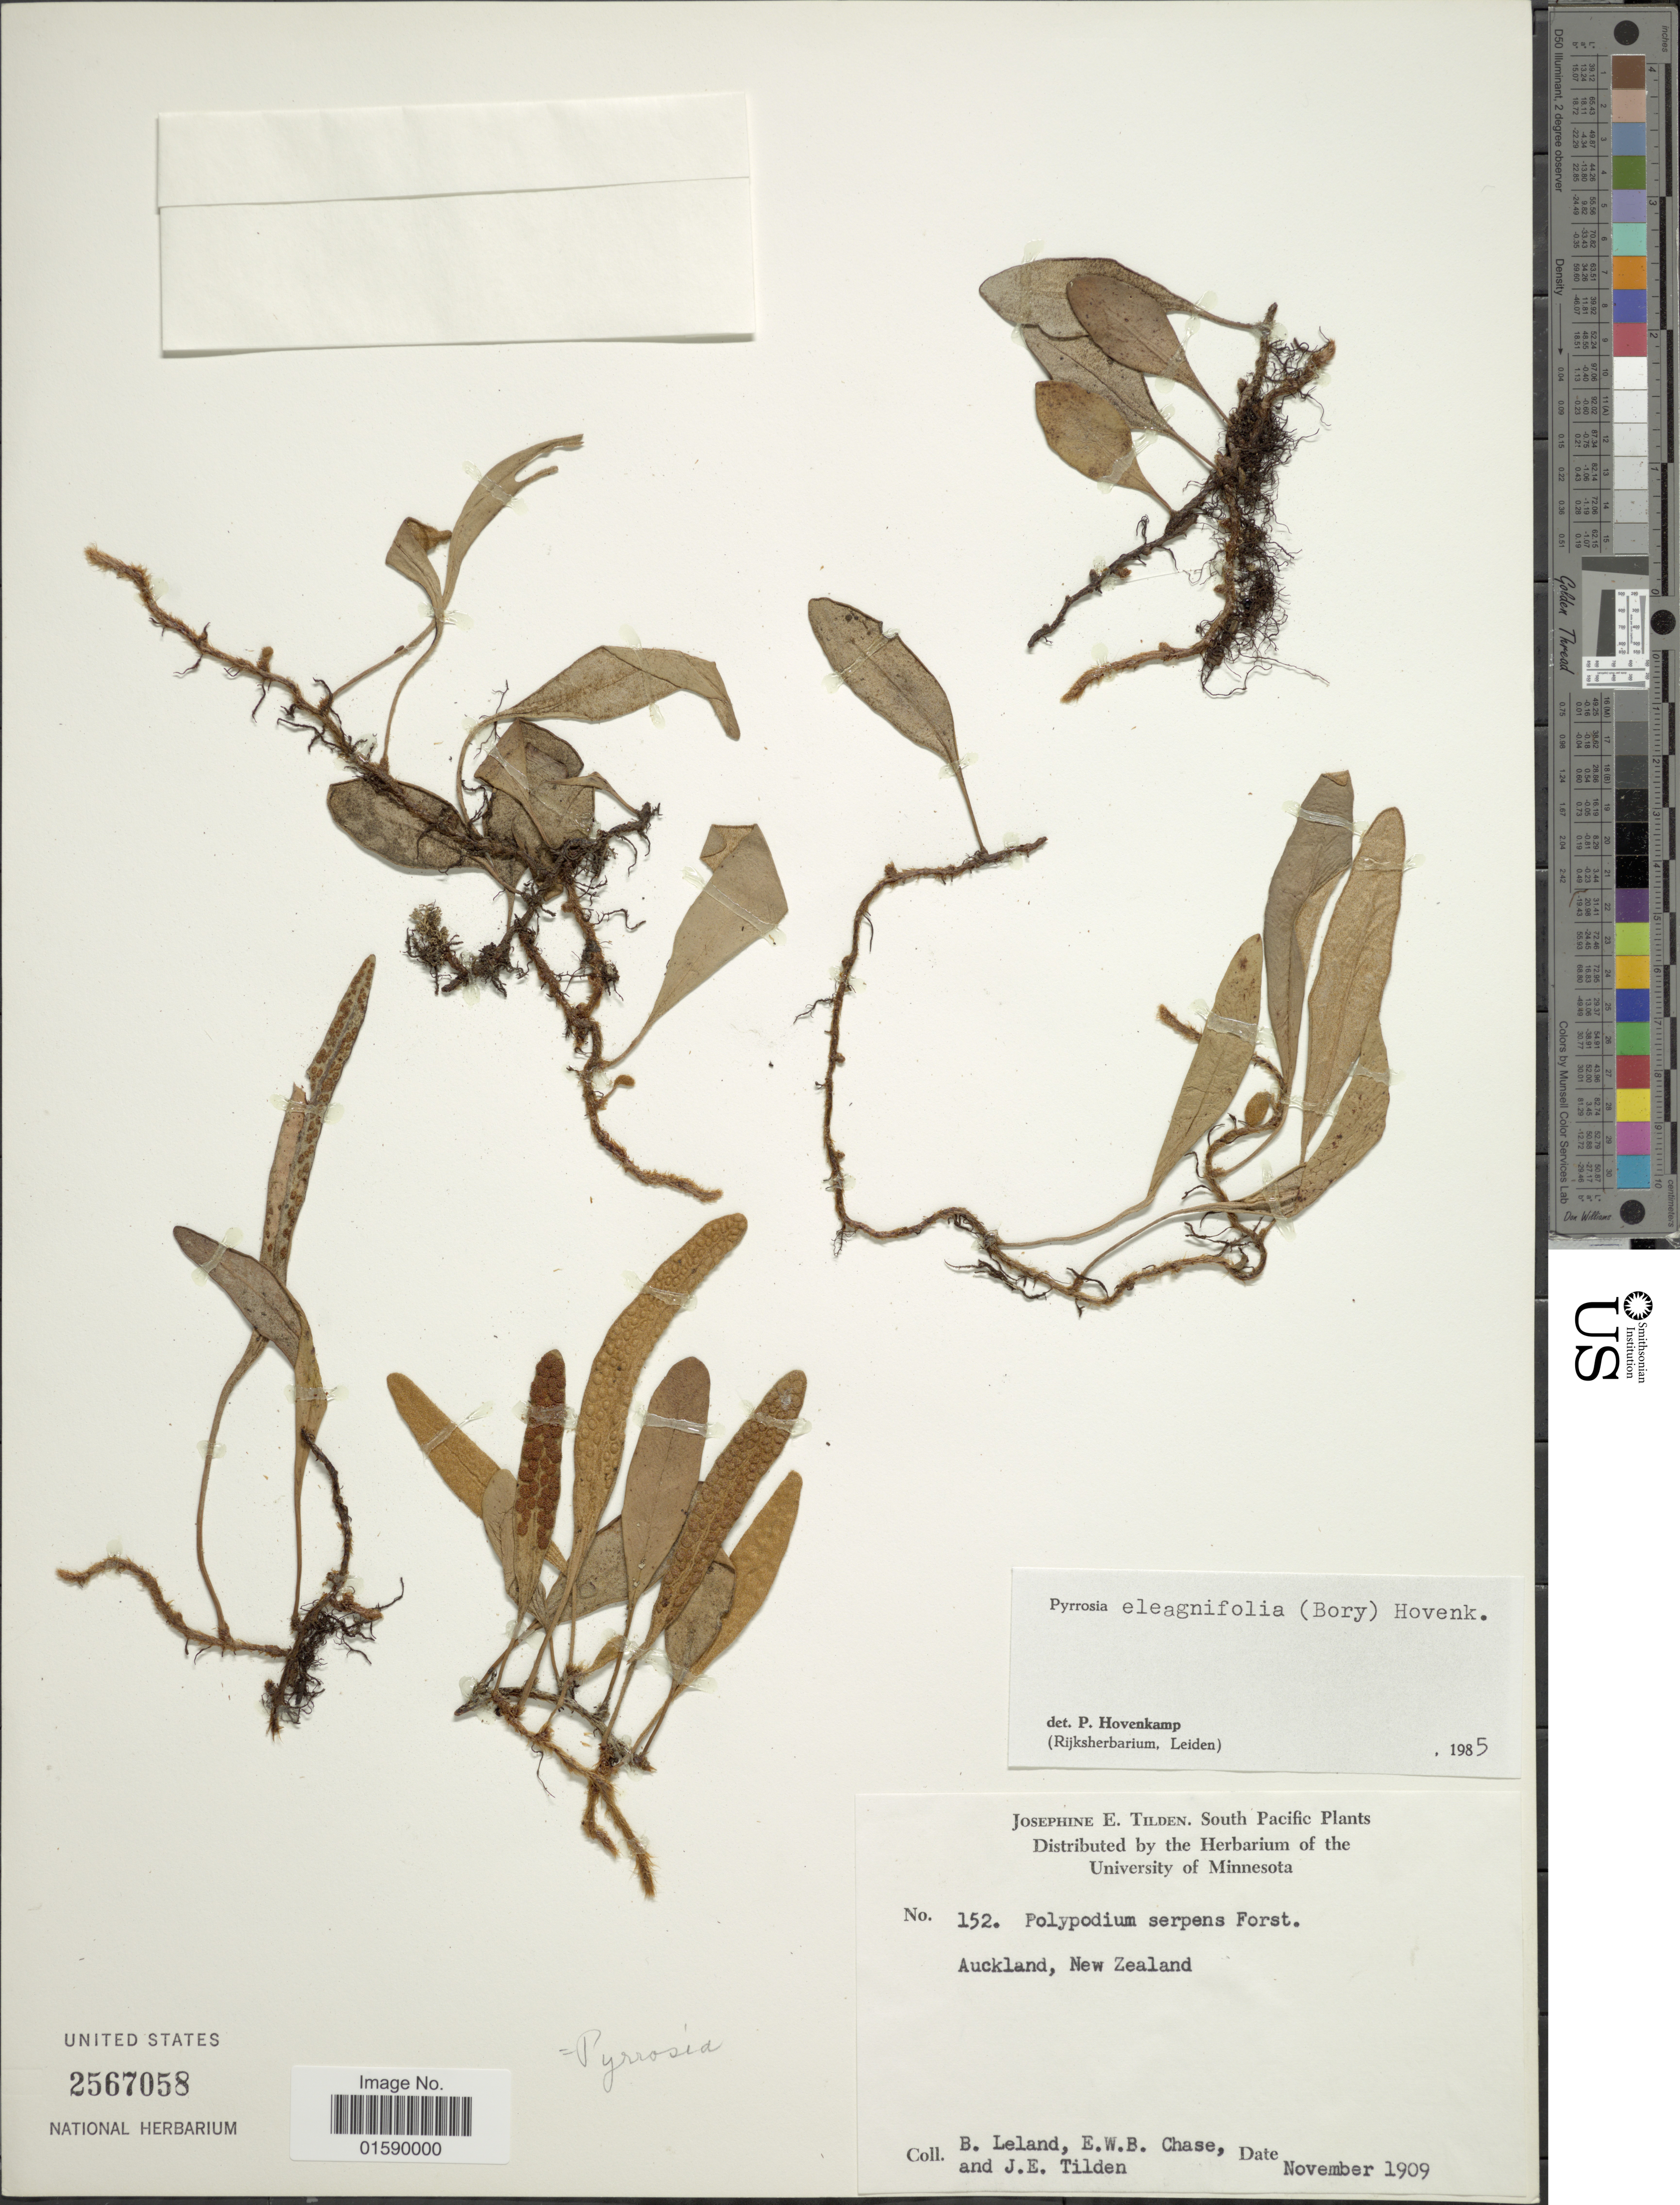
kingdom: Plantae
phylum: Tracheophyta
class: Polypodiopsida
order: Polypodiales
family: Polypodiaceae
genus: Pyrrosia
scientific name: Pyrrosia elaeagnifolia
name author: (Bory) Hovenkamp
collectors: B. Leland, E. W. Chase & J. E. Tilden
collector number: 152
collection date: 1909-11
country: New Zealand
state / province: Auckland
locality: Auckland, New Zealand.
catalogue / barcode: US 2567058